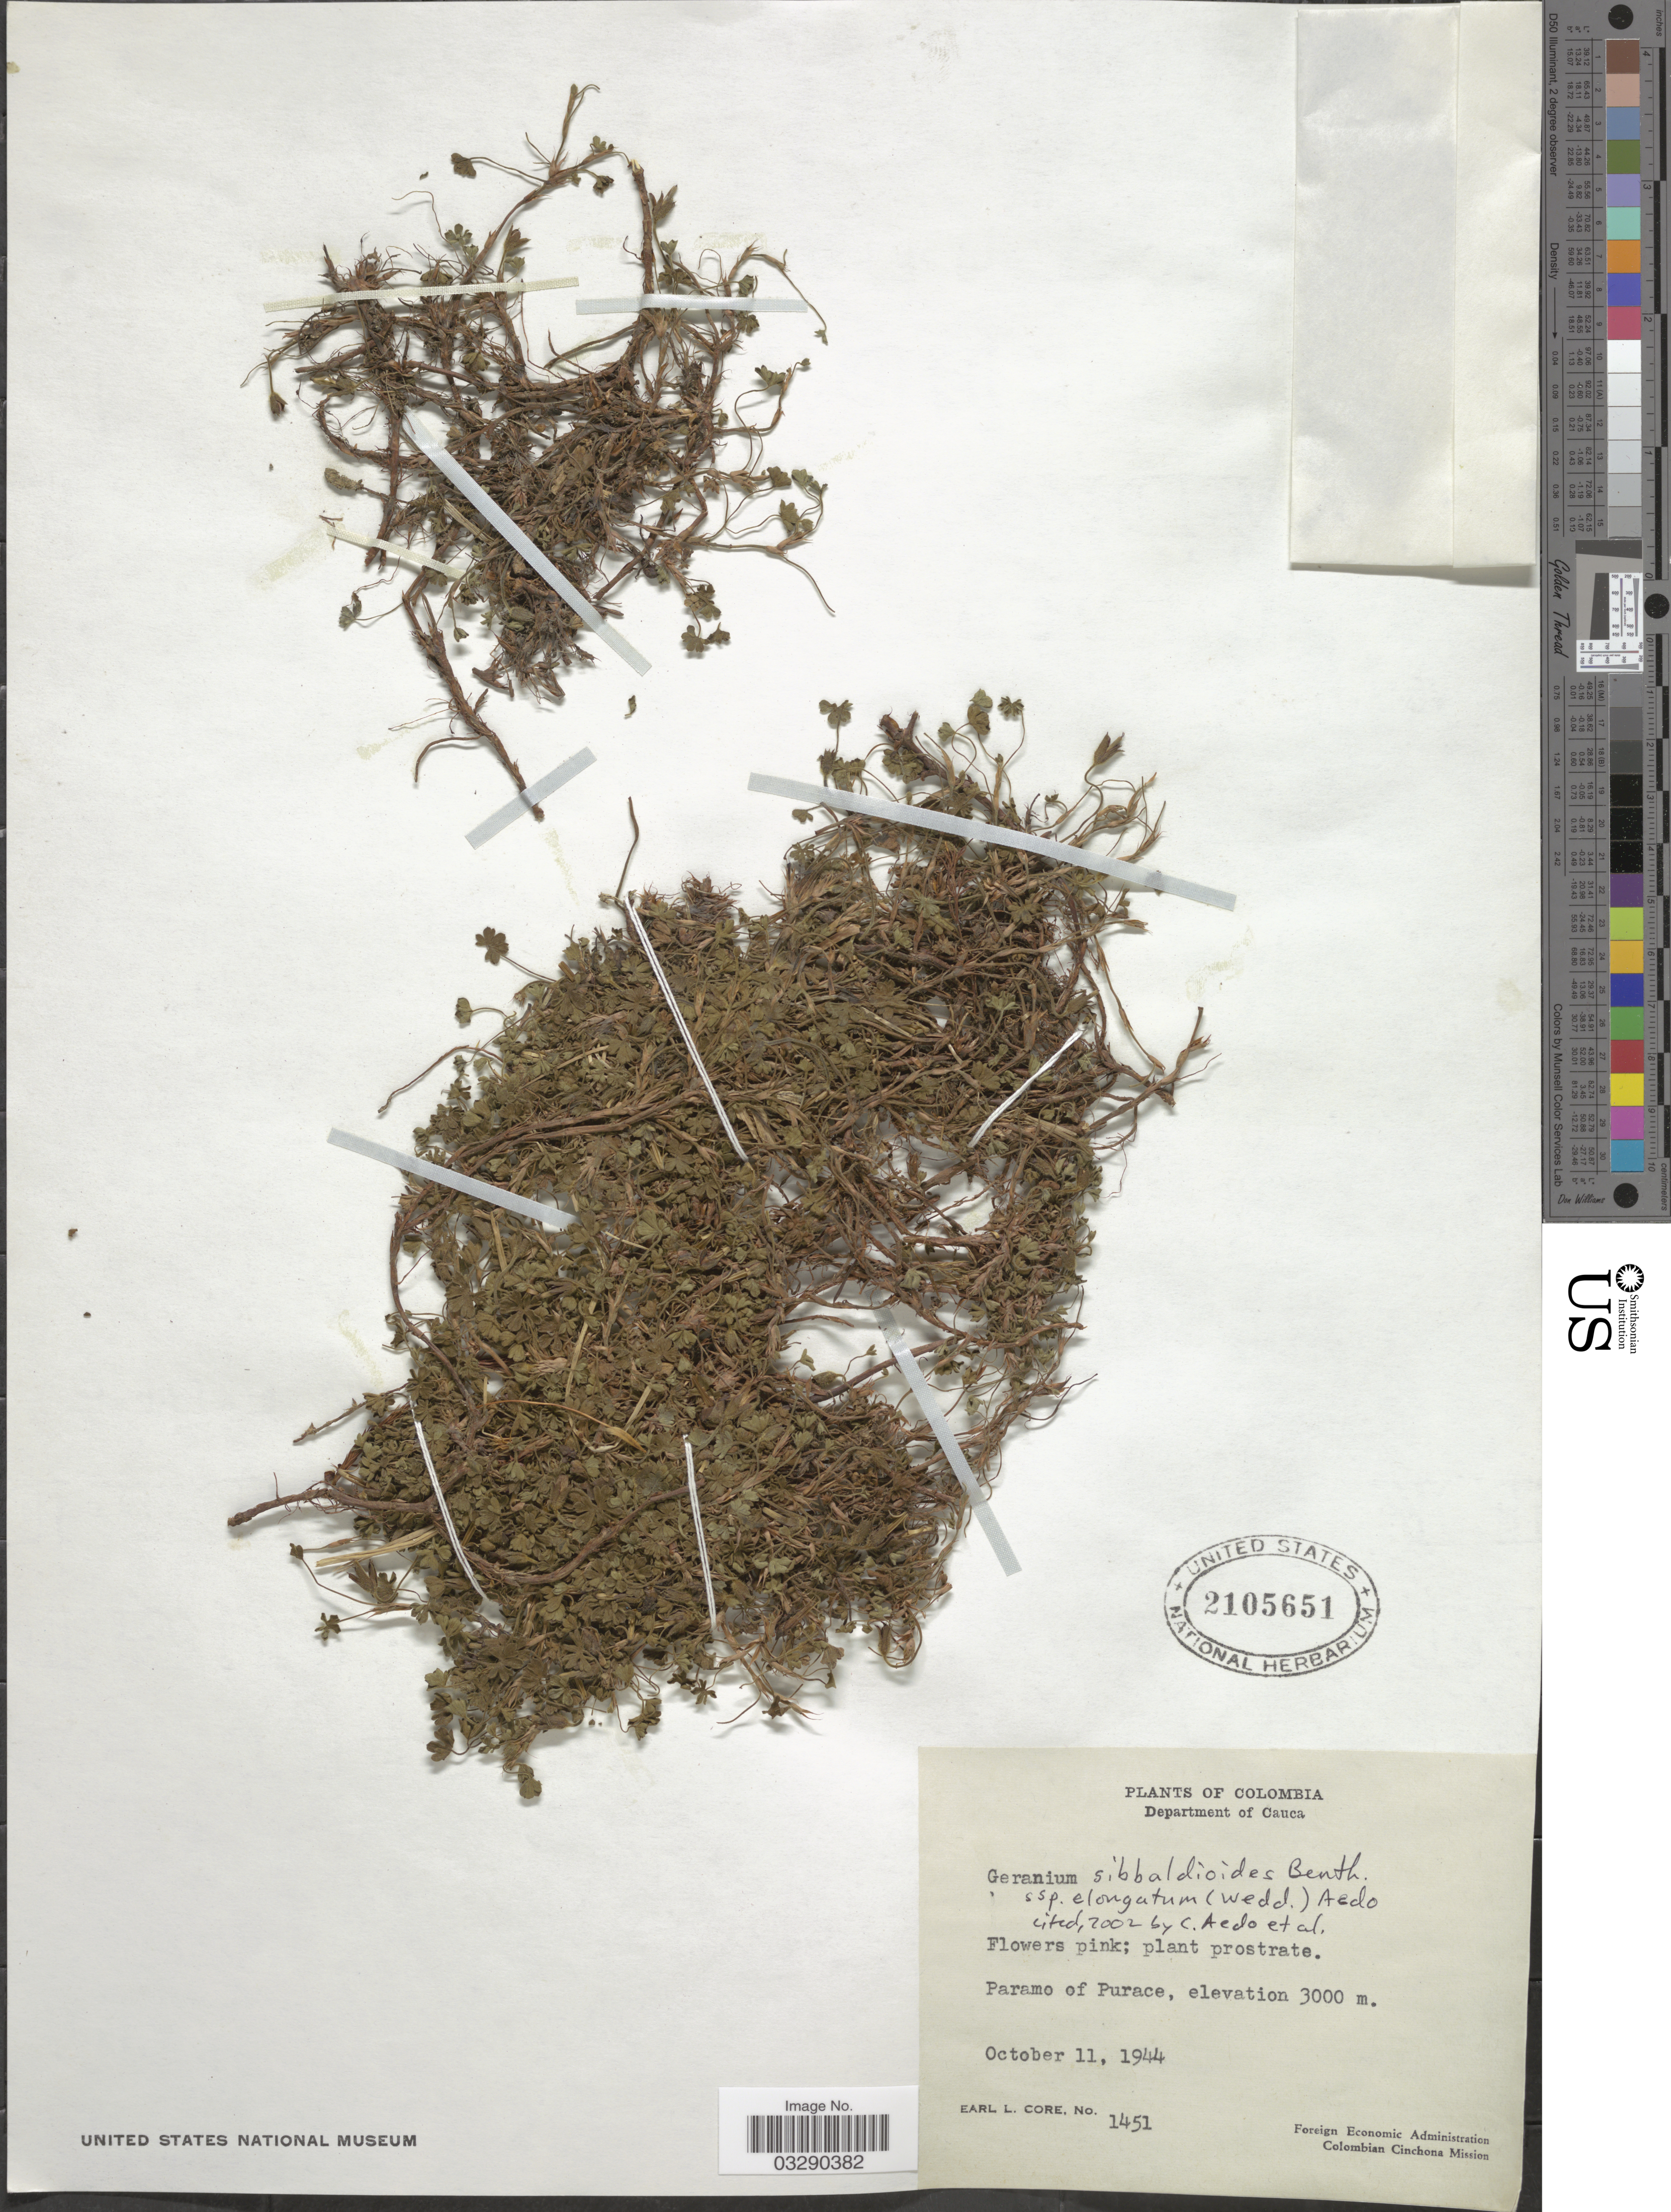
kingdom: Plantae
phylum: Tracheophyta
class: Magnoliopsida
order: Geraniales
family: Geraniaceae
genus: Geranium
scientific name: Geranium sibbaldioides subsp. elongatum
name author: (Wedd.) Aedo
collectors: E. L. Core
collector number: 1451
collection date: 1944-10-11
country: Colombia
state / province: Cauca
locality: Department of Cauca. Paramo of Purace.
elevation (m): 3000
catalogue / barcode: US 2105651